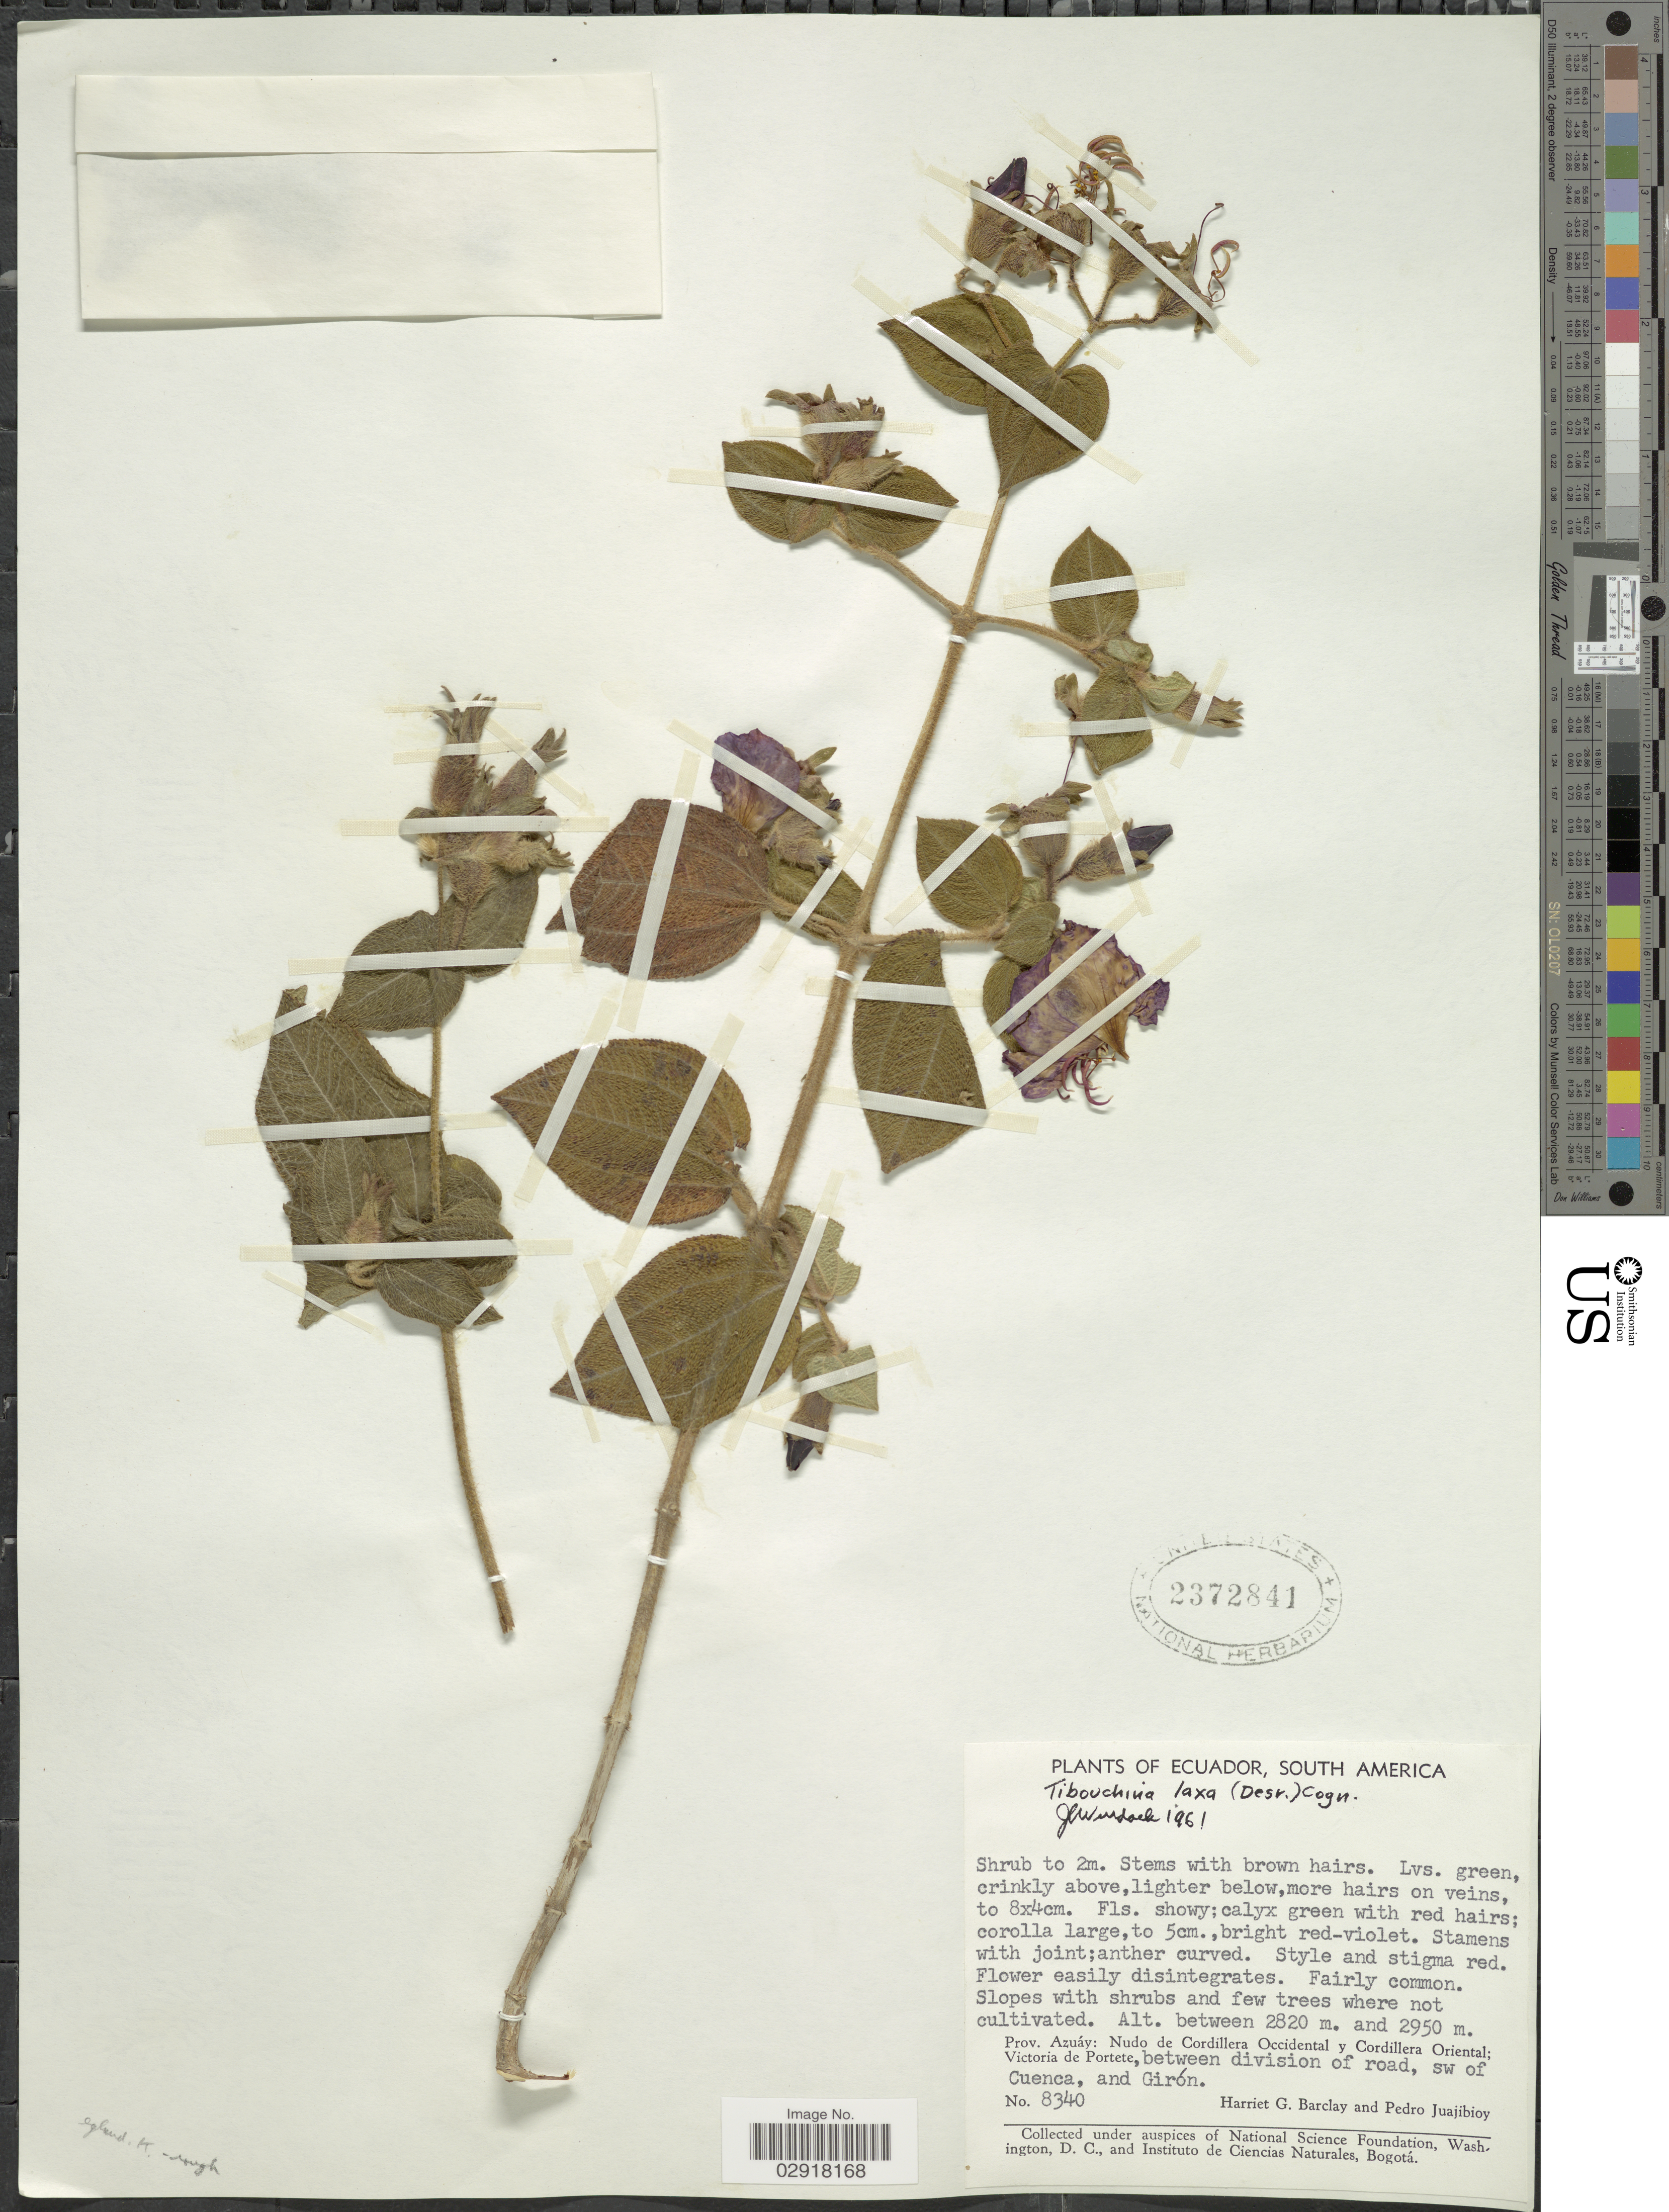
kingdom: Plantae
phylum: Tracheophyta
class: Magnoliopsida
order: Myrtales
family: Melastomataceae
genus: Chaetogastra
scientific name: Chaetogastra laxa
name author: (Desr.) P.J.F. Guim. & Michelang.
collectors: H. G. Barclay & P. Juajibioy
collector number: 8340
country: Ecuador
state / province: Azuay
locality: Nudo de Cordillera Occidental y Cordillera Oriental; Victoria de Potete, between division of road, SW of Cuenca, and Girón.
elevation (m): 2820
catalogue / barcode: US 2372841